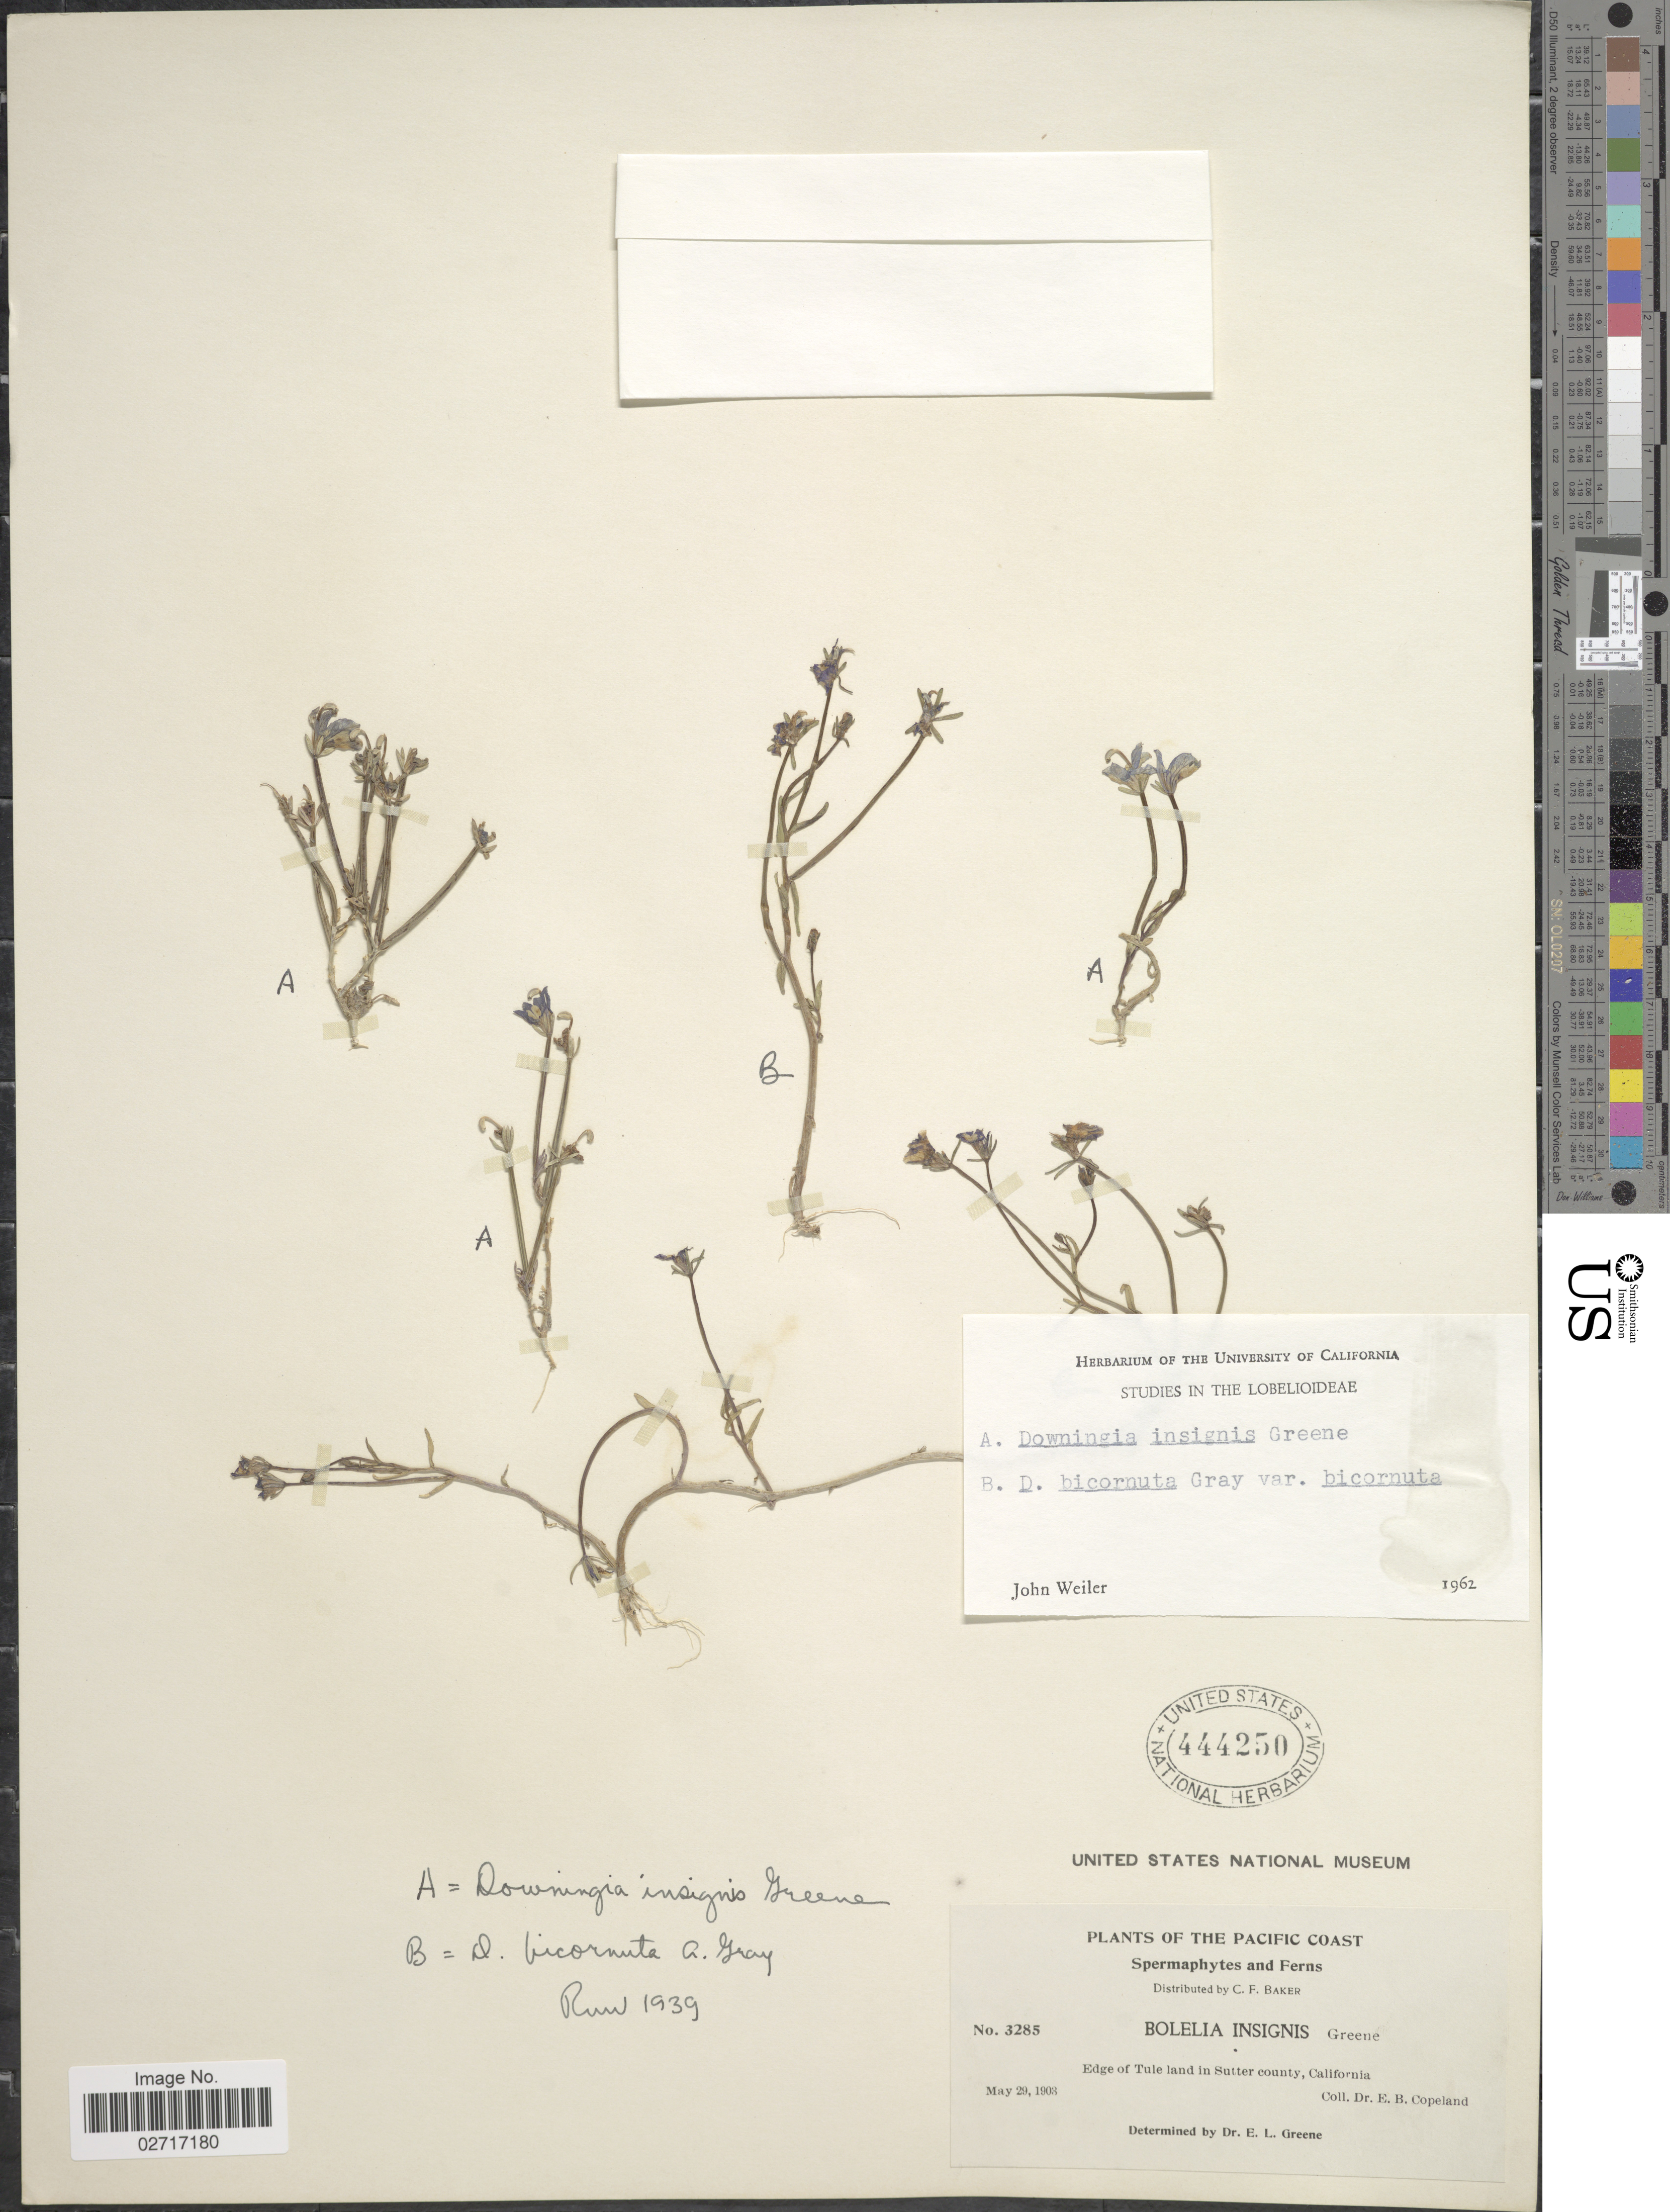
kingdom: Plantae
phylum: Tracheophyta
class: Magnoliopsida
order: Asterales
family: Campanulaceae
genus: Downingia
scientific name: Downingia insignis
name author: Greene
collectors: E. B. Copeland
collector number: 3285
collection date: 1903-05-29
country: United States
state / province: California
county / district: Sutter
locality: The Pacific Coast. Edge of Tule land in Sutter County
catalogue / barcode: US 444250